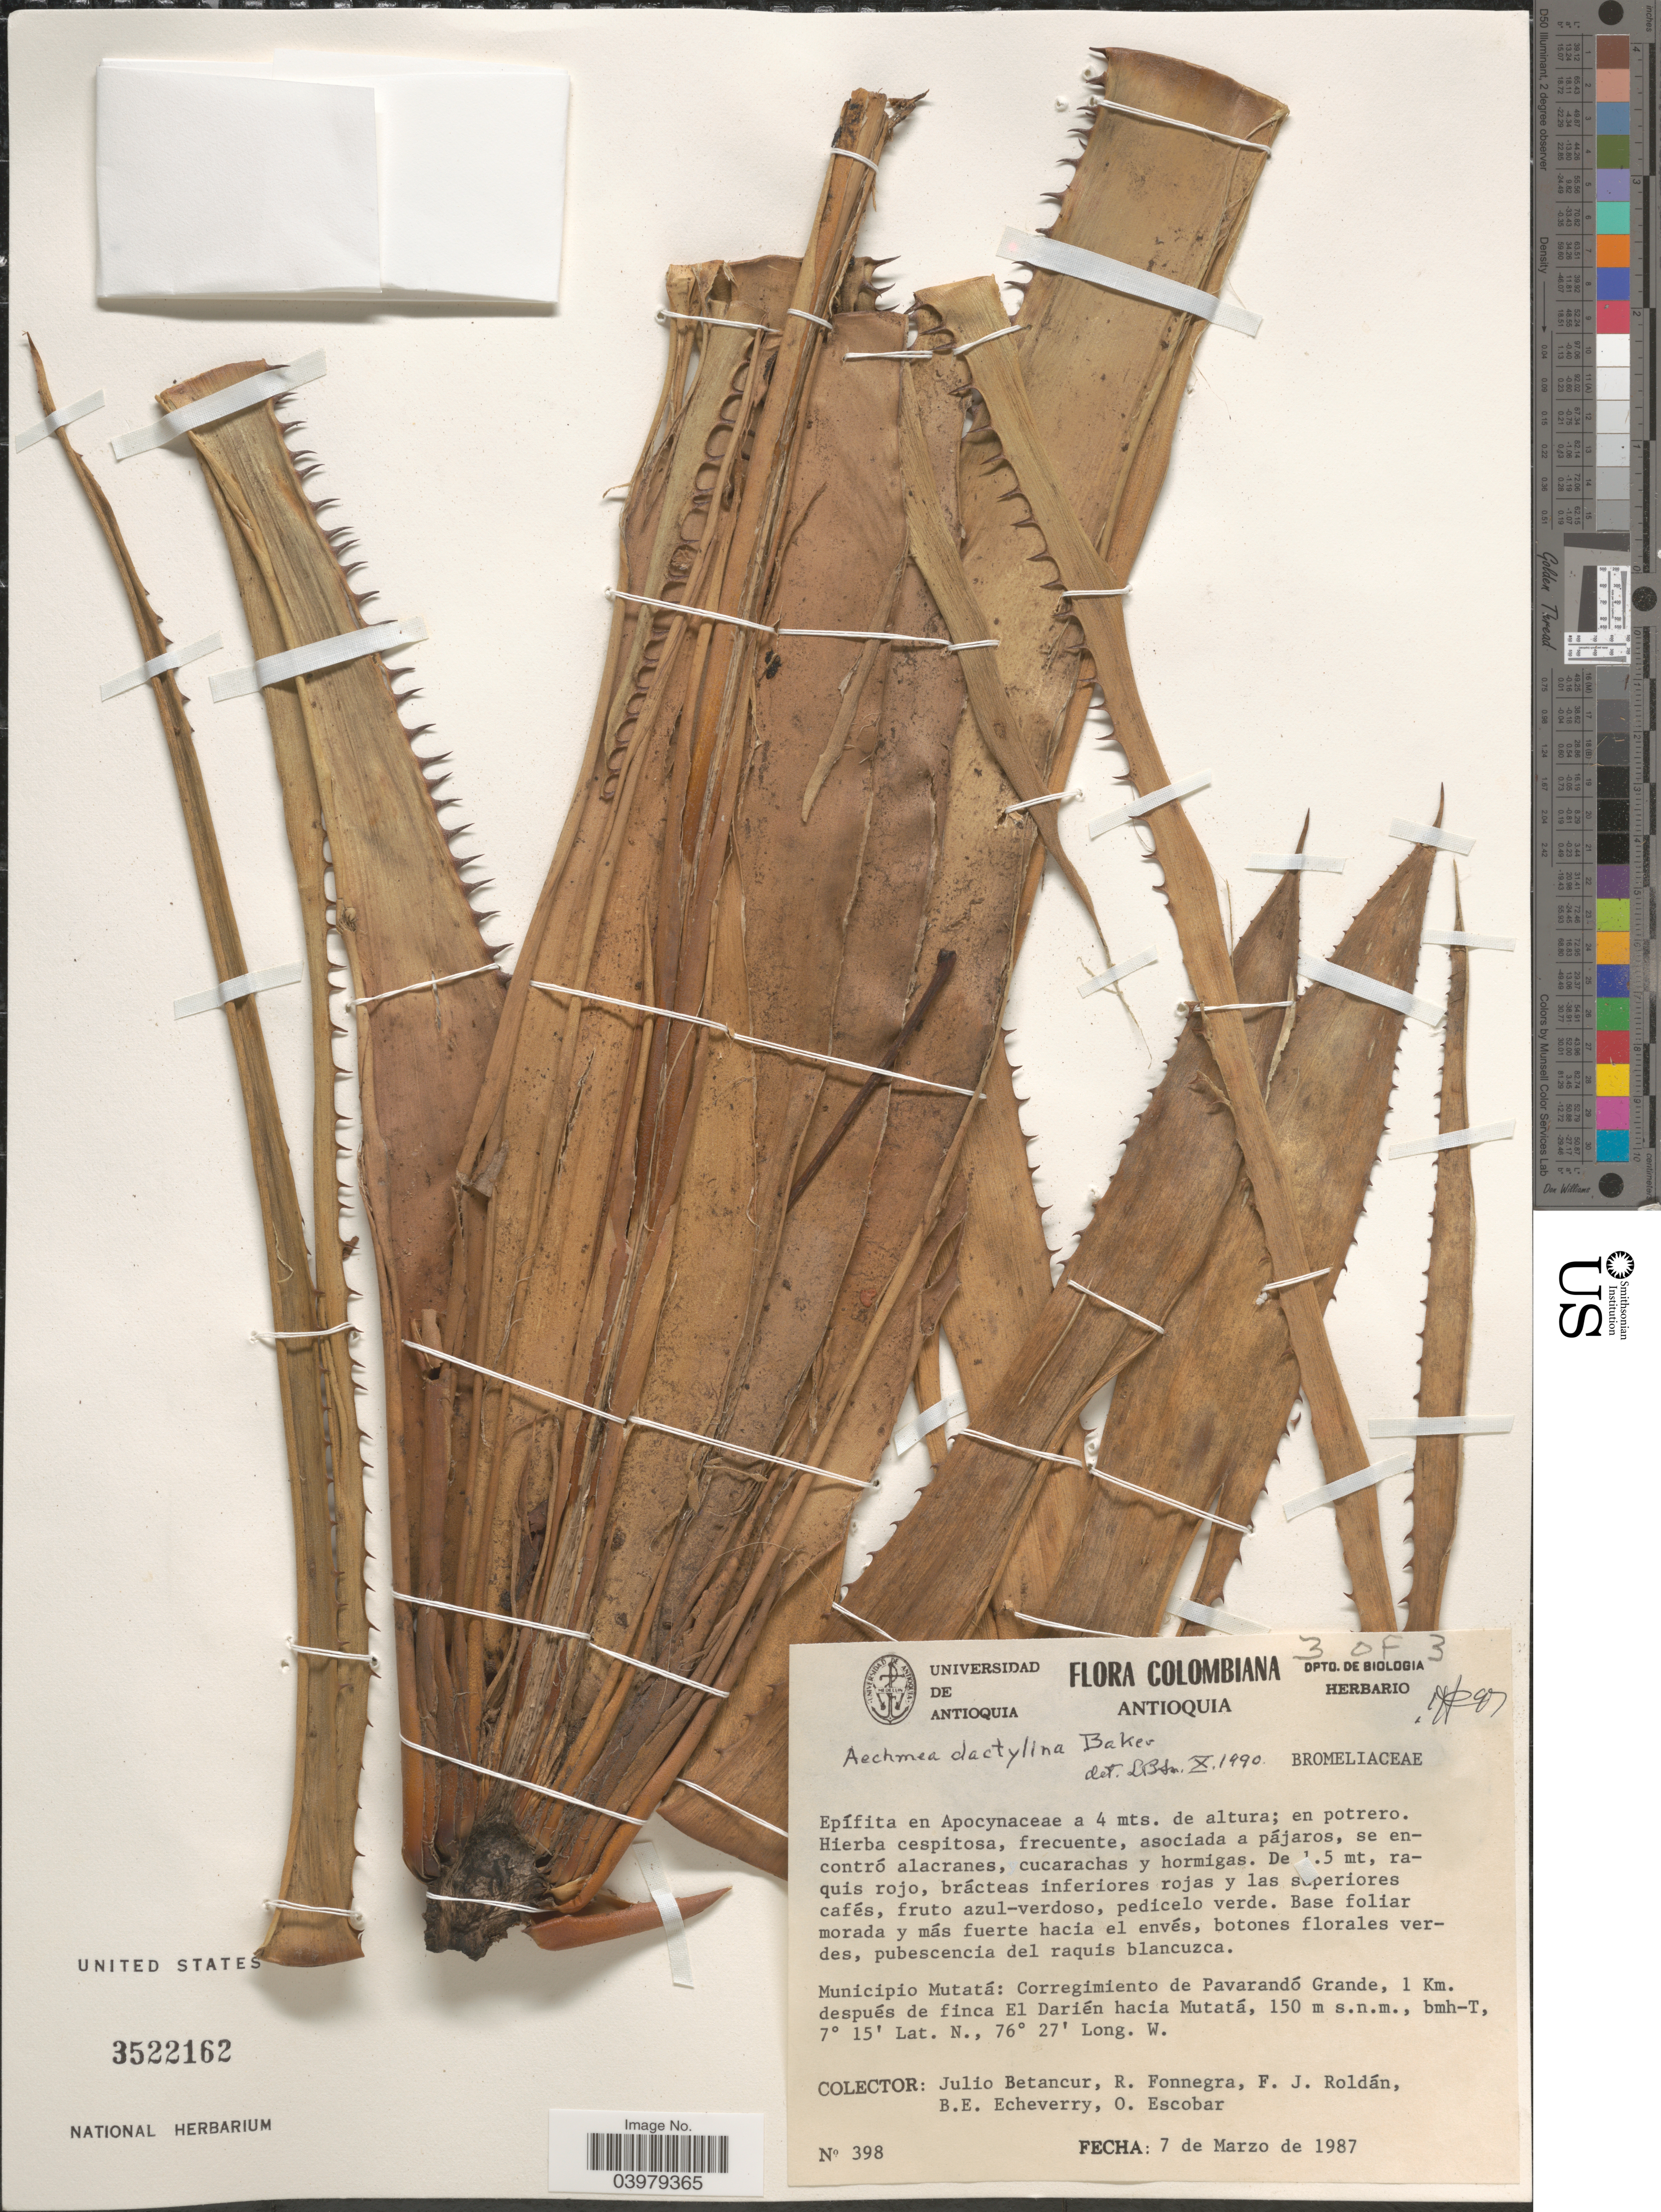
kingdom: Plantae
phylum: Tracheophyta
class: Liliopsida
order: Poales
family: Bromeliaceae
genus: Aechmea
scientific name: Aechmea dactylina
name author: Baker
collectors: J. C. Betancur, R. Fonnegra G., F. J. Roldán, B. Echeverry & O. Escobar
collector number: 398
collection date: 1987-03-07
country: Colombia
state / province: Antioquia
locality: Municipio Mutatá: Corregimiento de Pavarandó Grande, 1 Km. después de finca El Darién hacia Mutatá.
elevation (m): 150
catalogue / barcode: US 3522162